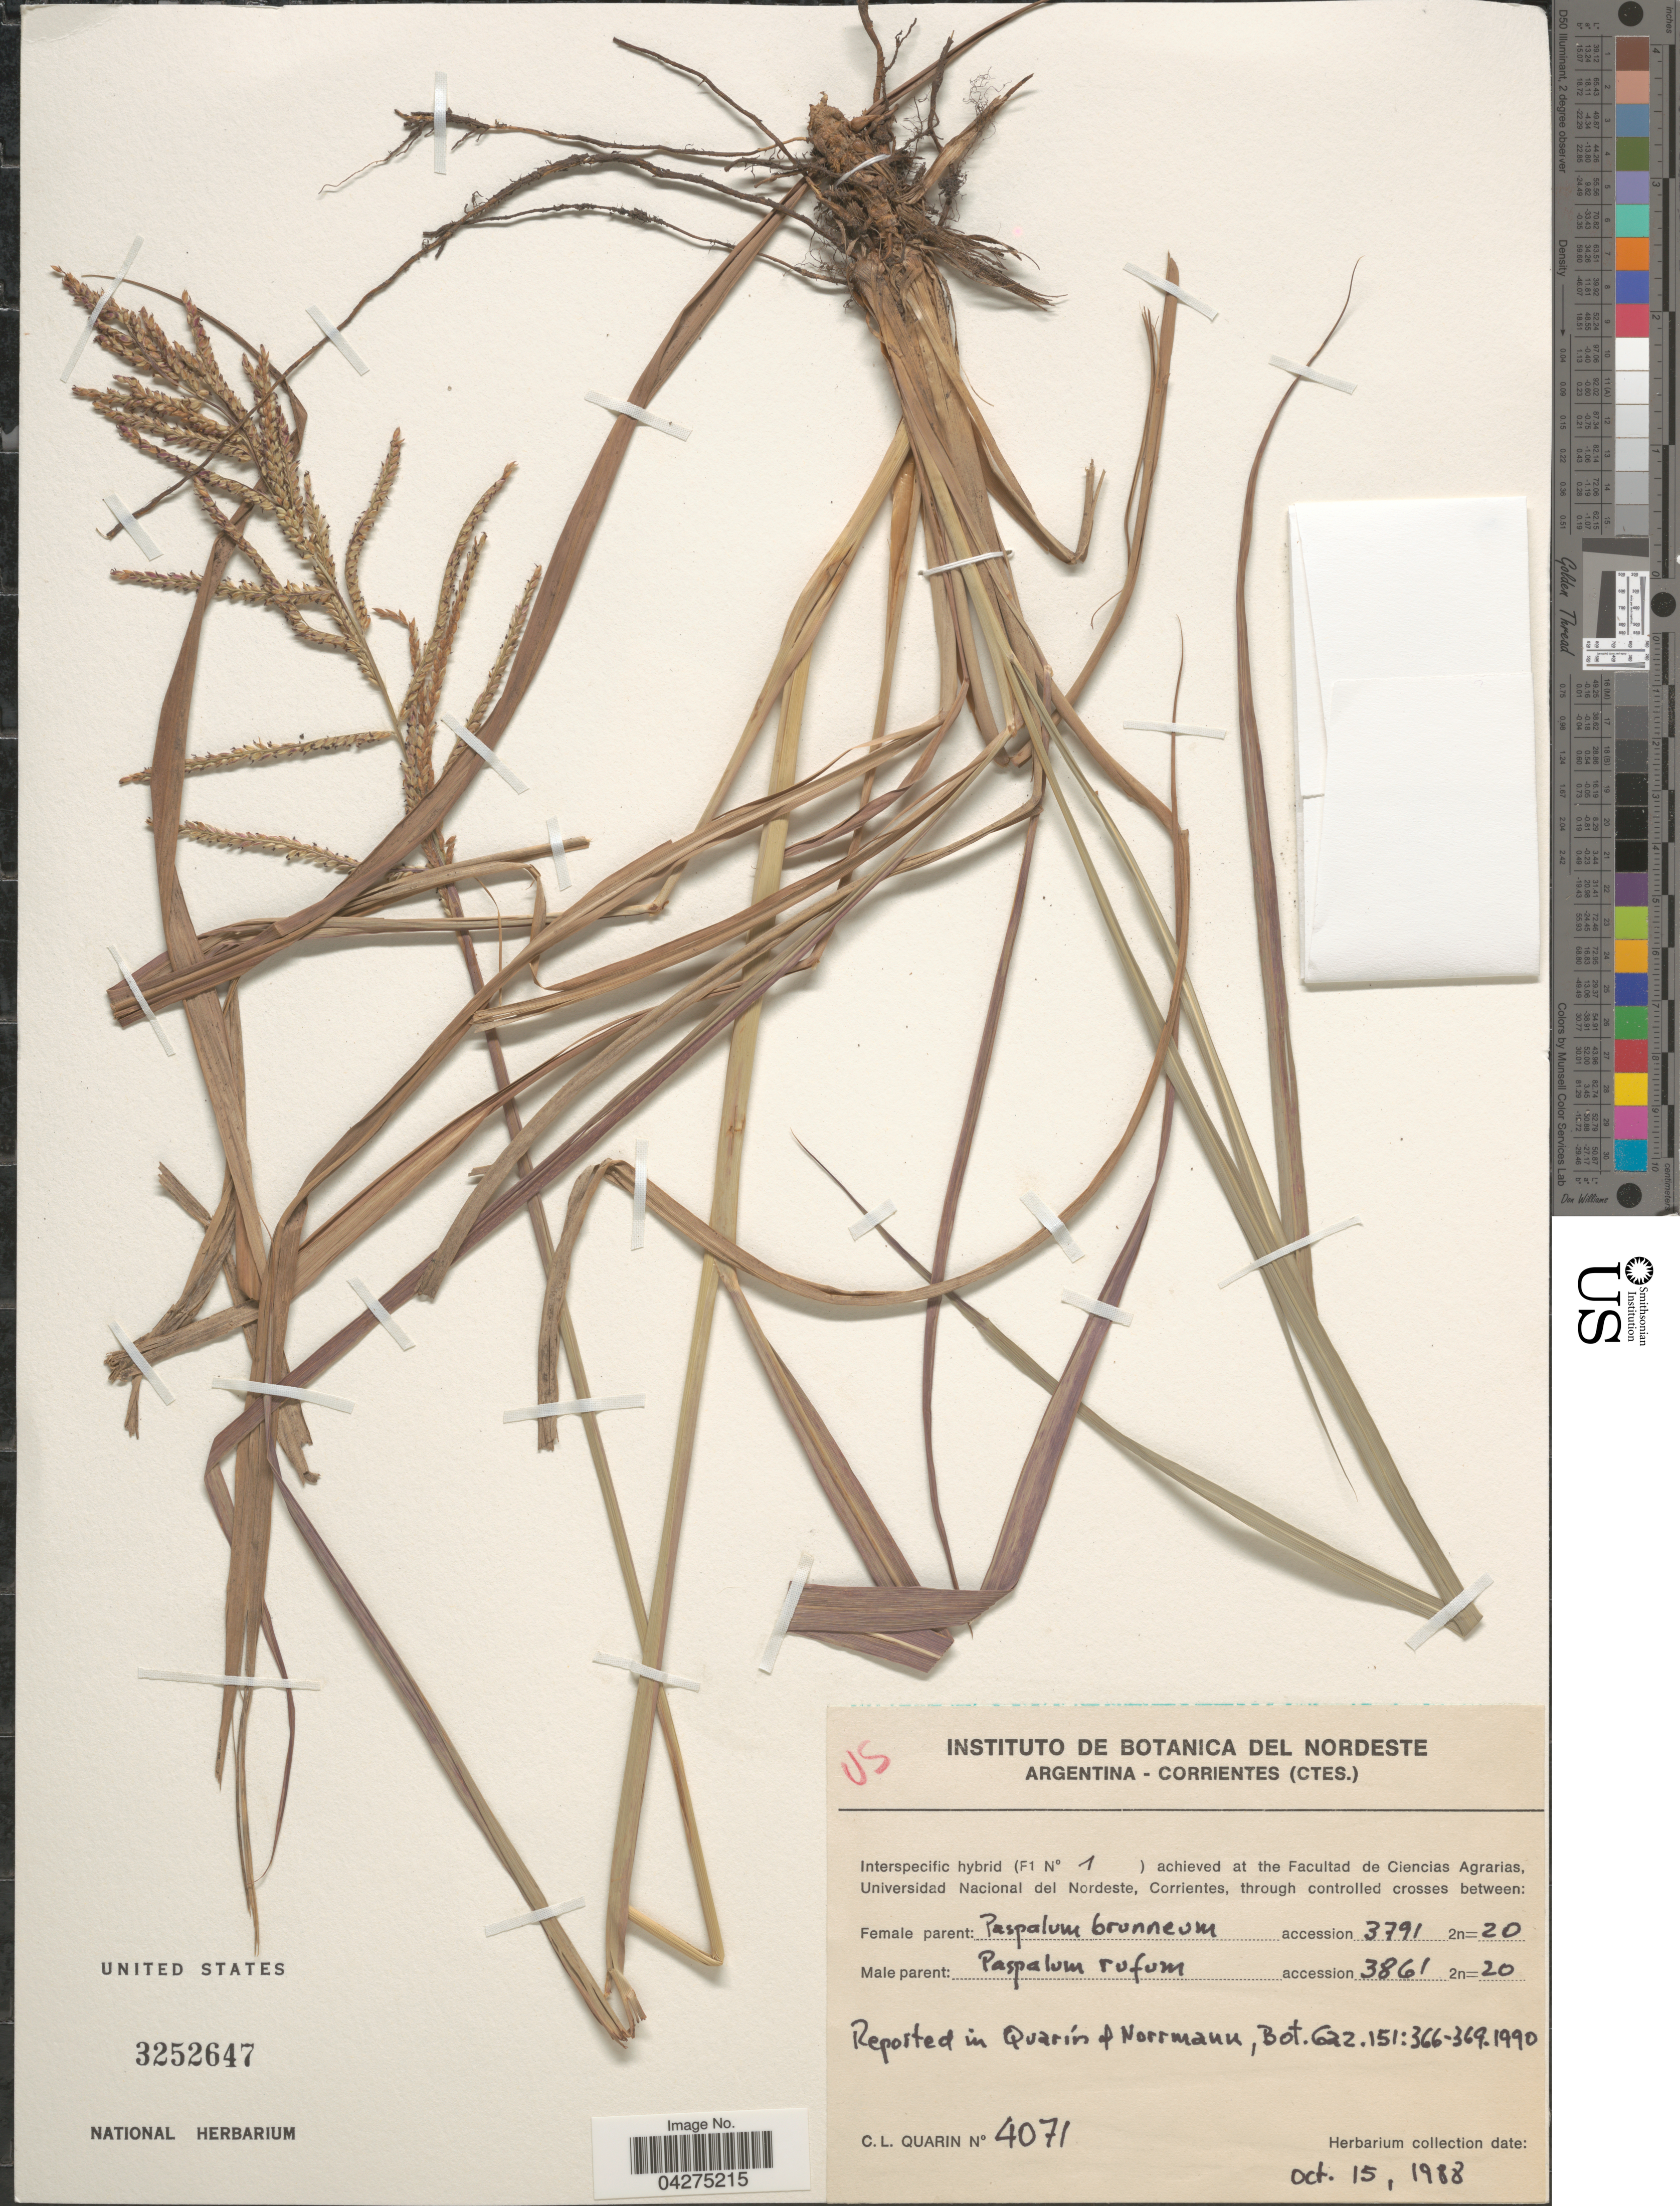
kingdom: Plantae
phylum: Tracheophyta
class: Liliopsida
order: Poales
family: Poaceae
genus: Paspalum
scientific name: Paspalum quarinii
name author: Morrone & Zuloaga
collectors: C. Quarin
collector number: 4071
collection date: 1988-10-15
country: Argentina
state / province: Corrientes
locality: At the Facultad de Ciencias Agrarias, Universidad Nacional del Nordeste, Corrientes.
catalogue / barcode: US 3252647